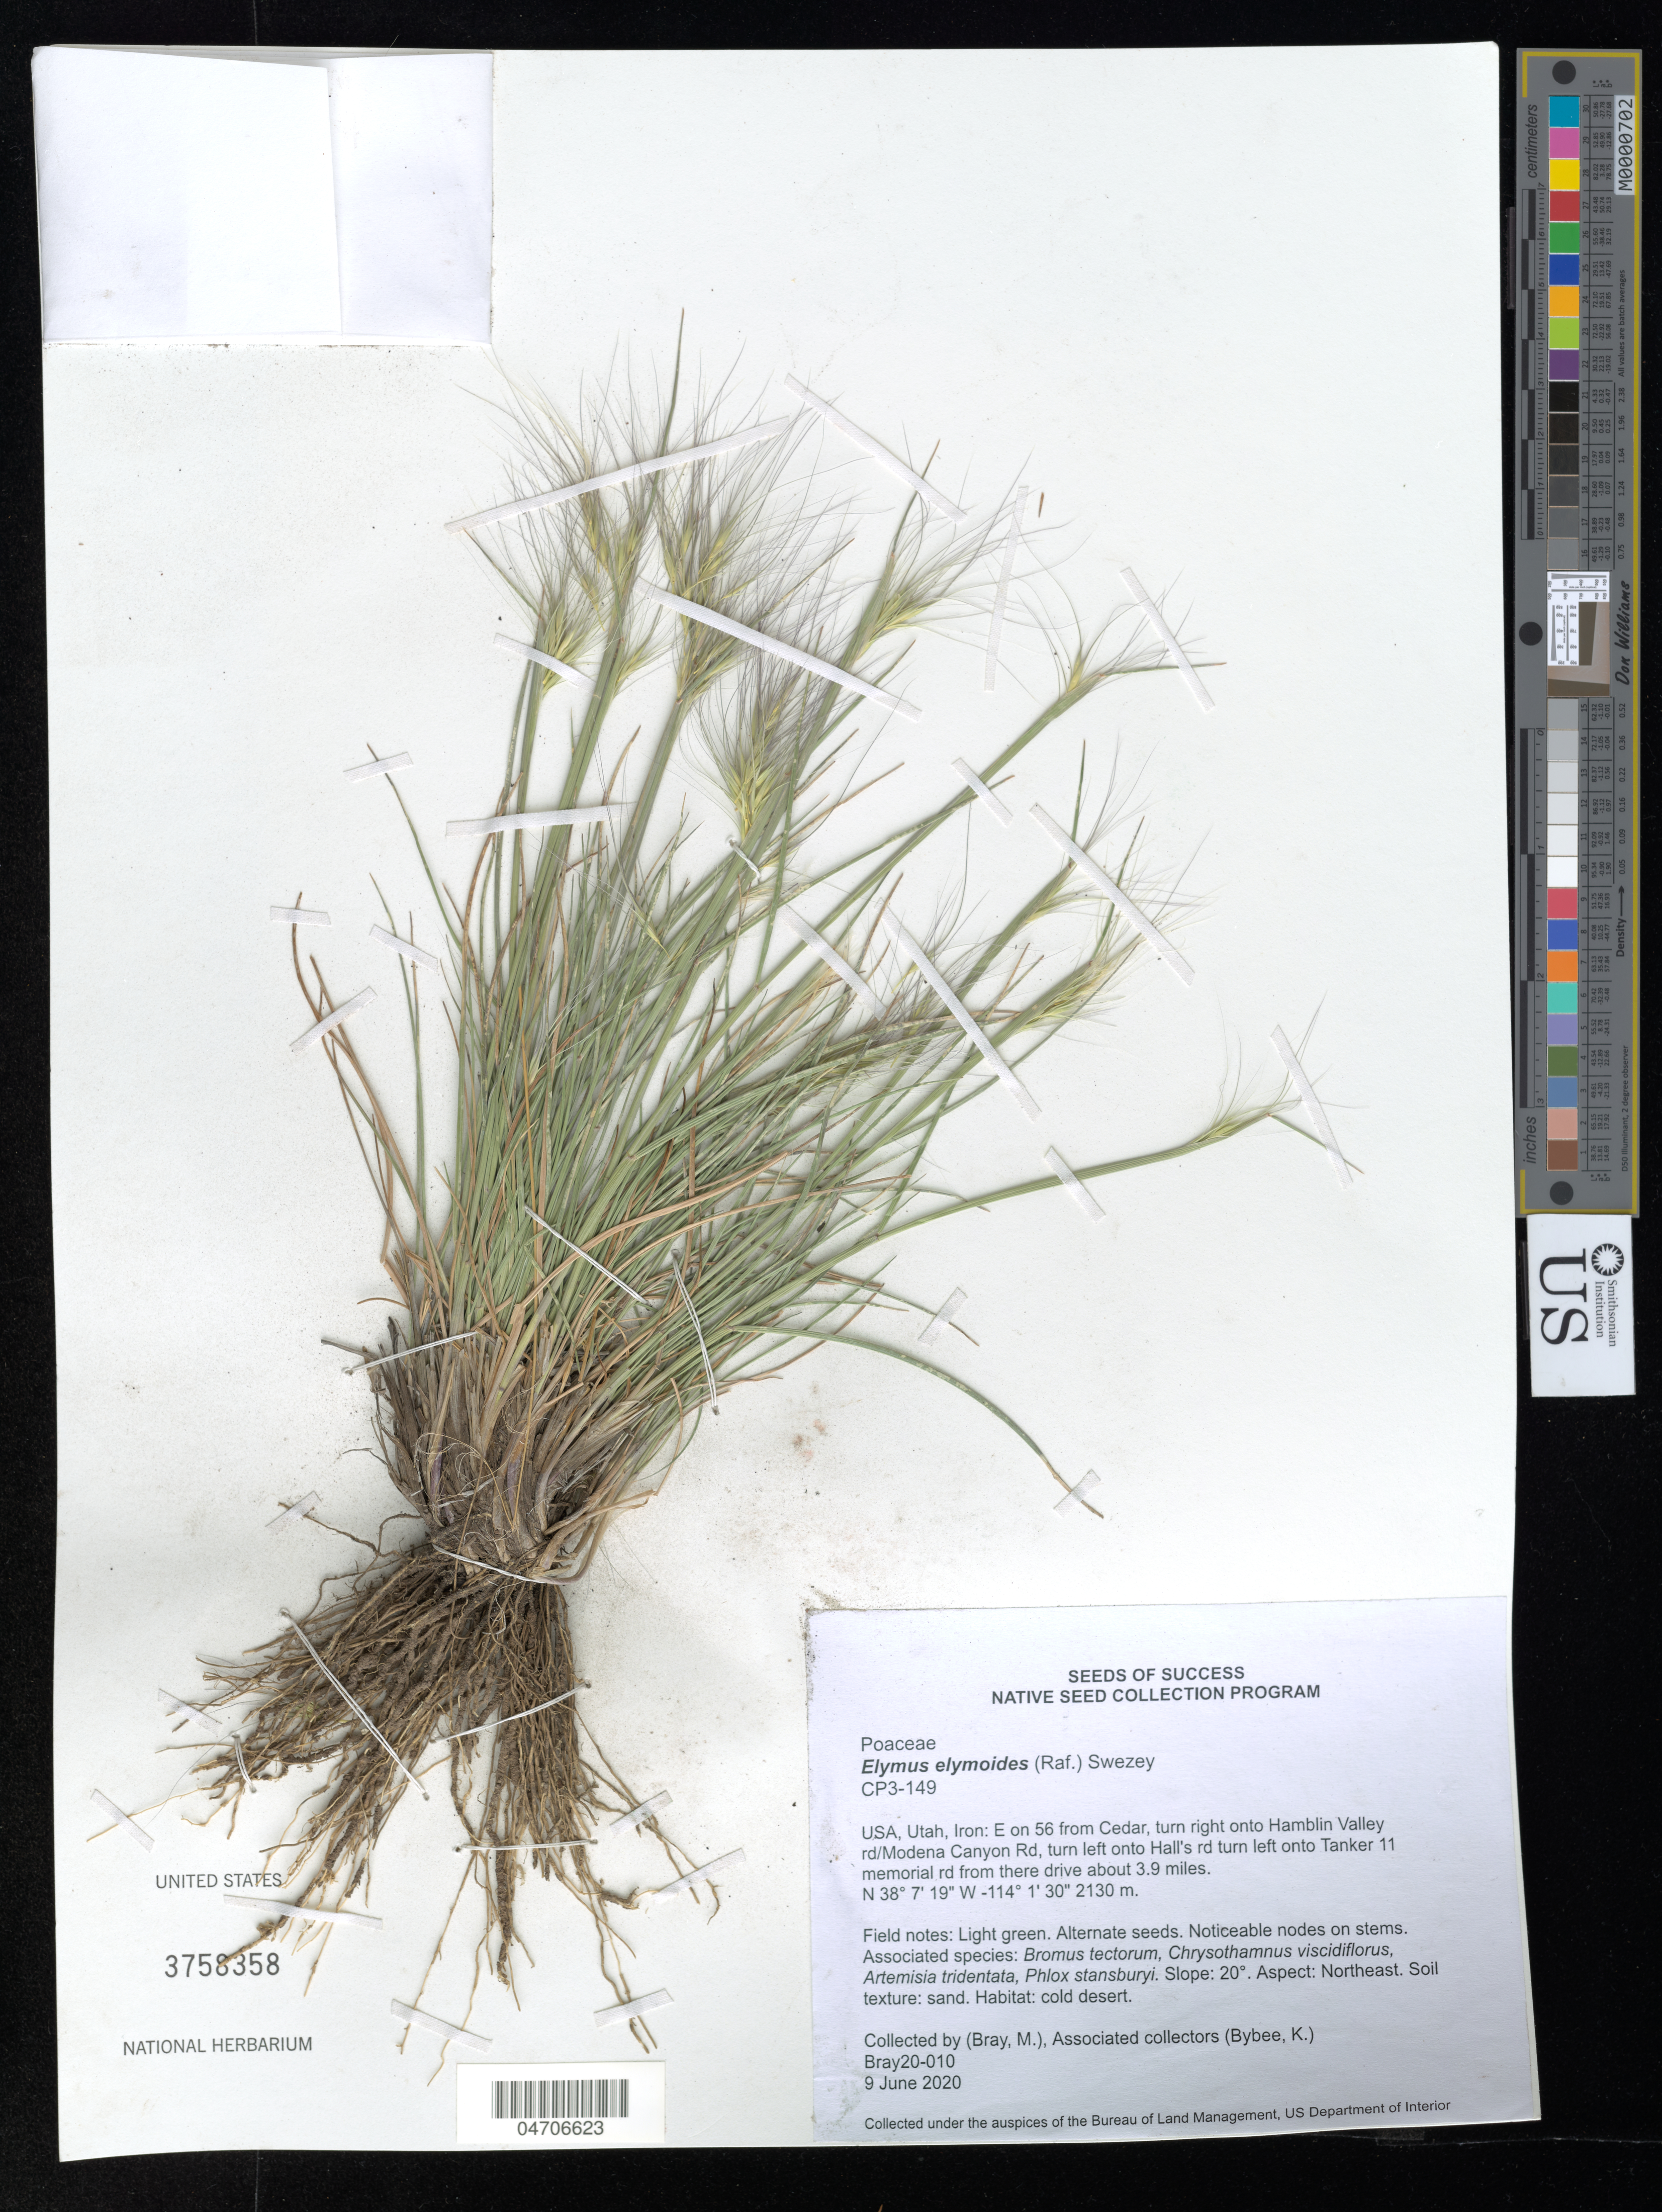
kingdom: Plantae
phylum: Tracheophyta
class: Liliopsida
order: Poales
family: Poaceae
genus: Elymus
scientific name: Elymus elymoides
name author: (Raf.) Swezey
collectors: F. Torchelsen & C. Quadros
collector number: Bray20-010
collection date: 2020-06-09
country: United States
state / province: Utah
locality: Iron: E on 56 from Cedar, turn right onto Hamblin Valley rd/Modena Canyon Rd, turn left onto Hall's rd turn left onto Tanker 11 memorial rd from there drive about 3.9 miles.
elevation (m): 2130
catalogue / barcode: US 3758358